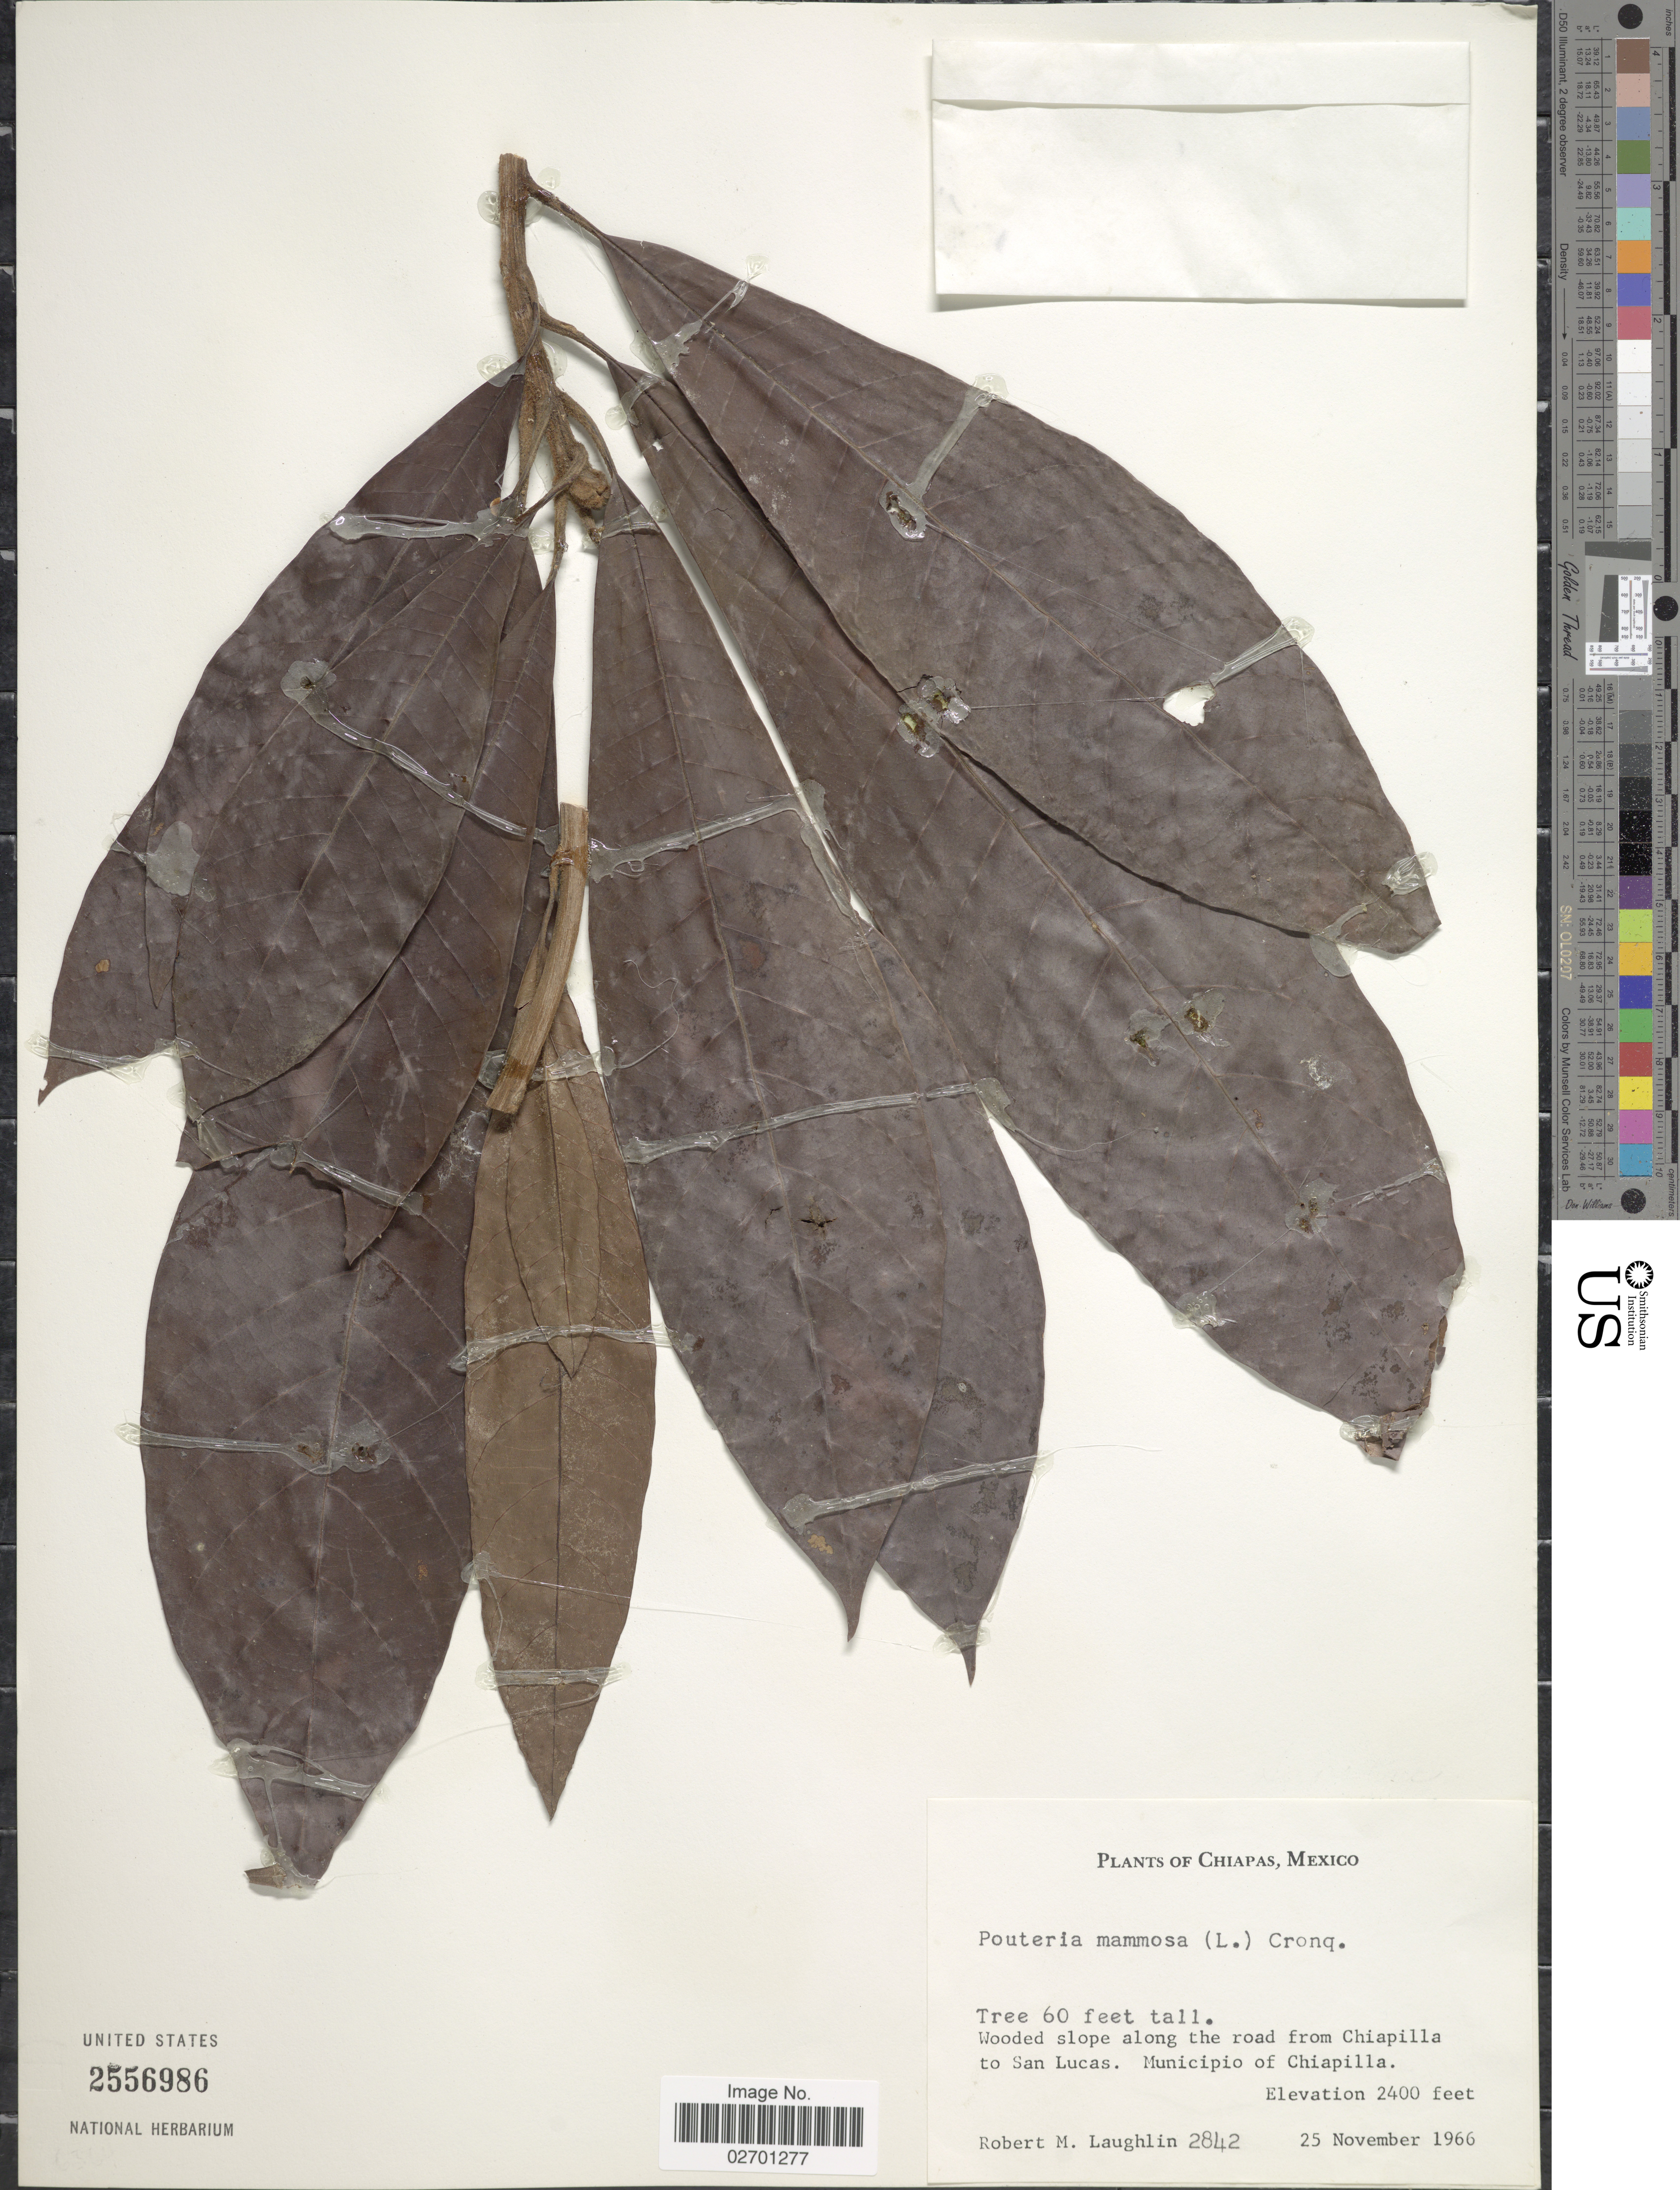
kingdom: Plantae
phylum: Tracheophyta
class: Magnoliopsida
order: Ericales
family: Sapotaceae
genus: Pouteria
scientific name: Pouteria sapota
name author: (Jacq.) H.E. Moore & Stearn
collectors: R. M. Laughlin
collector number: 2842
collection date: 1966-11-25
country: Mexico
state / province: Chiapas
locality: Wooded slope along the road from Chiapilla to San Lucas, Municipio of Chiapilla.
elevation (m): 732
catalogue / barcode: US 2556986